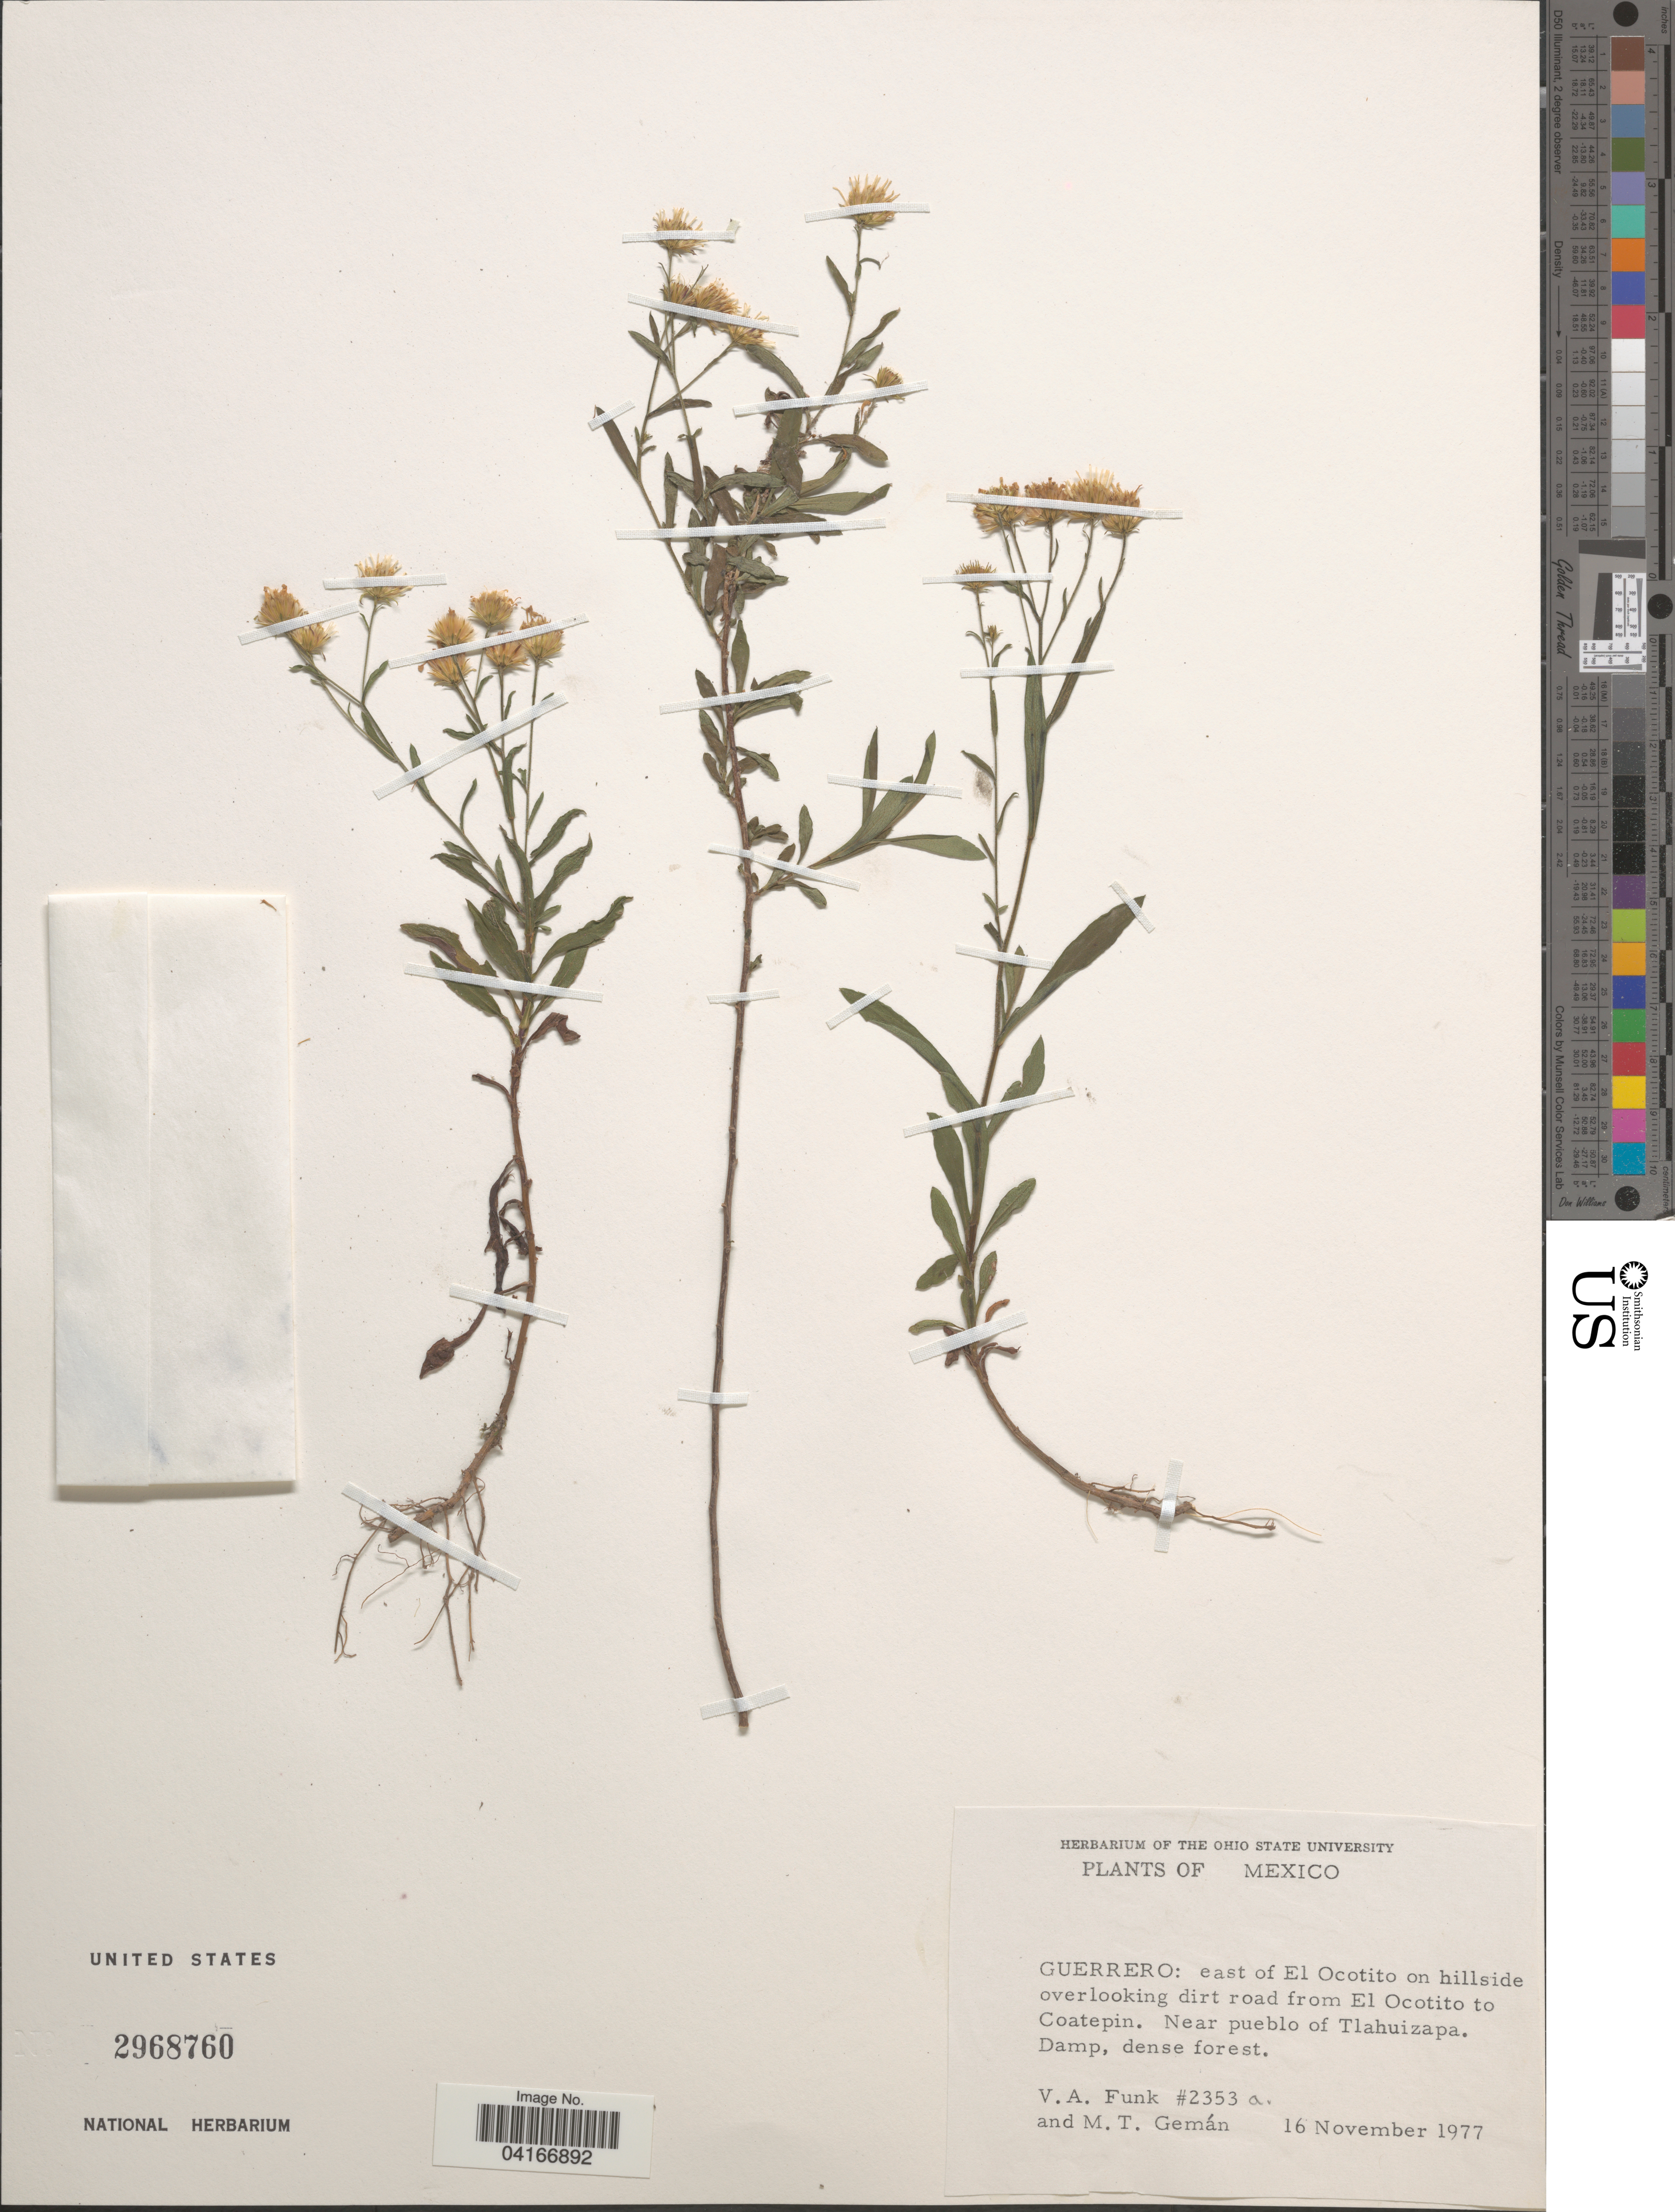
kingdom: Plantae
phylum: Tracheophyta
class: Magnoliopsida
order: Asterales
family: Asteraceae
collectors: V. Funk & M. Gemán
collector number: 2353a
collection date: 1977-11-16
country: Mexico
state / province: Guerrero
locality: East of El Ocotito on hillside overlooking dirt road from El Ocotito to Coatepin. Near pueblo of Tlahuizapa.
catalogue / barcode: US 2968760